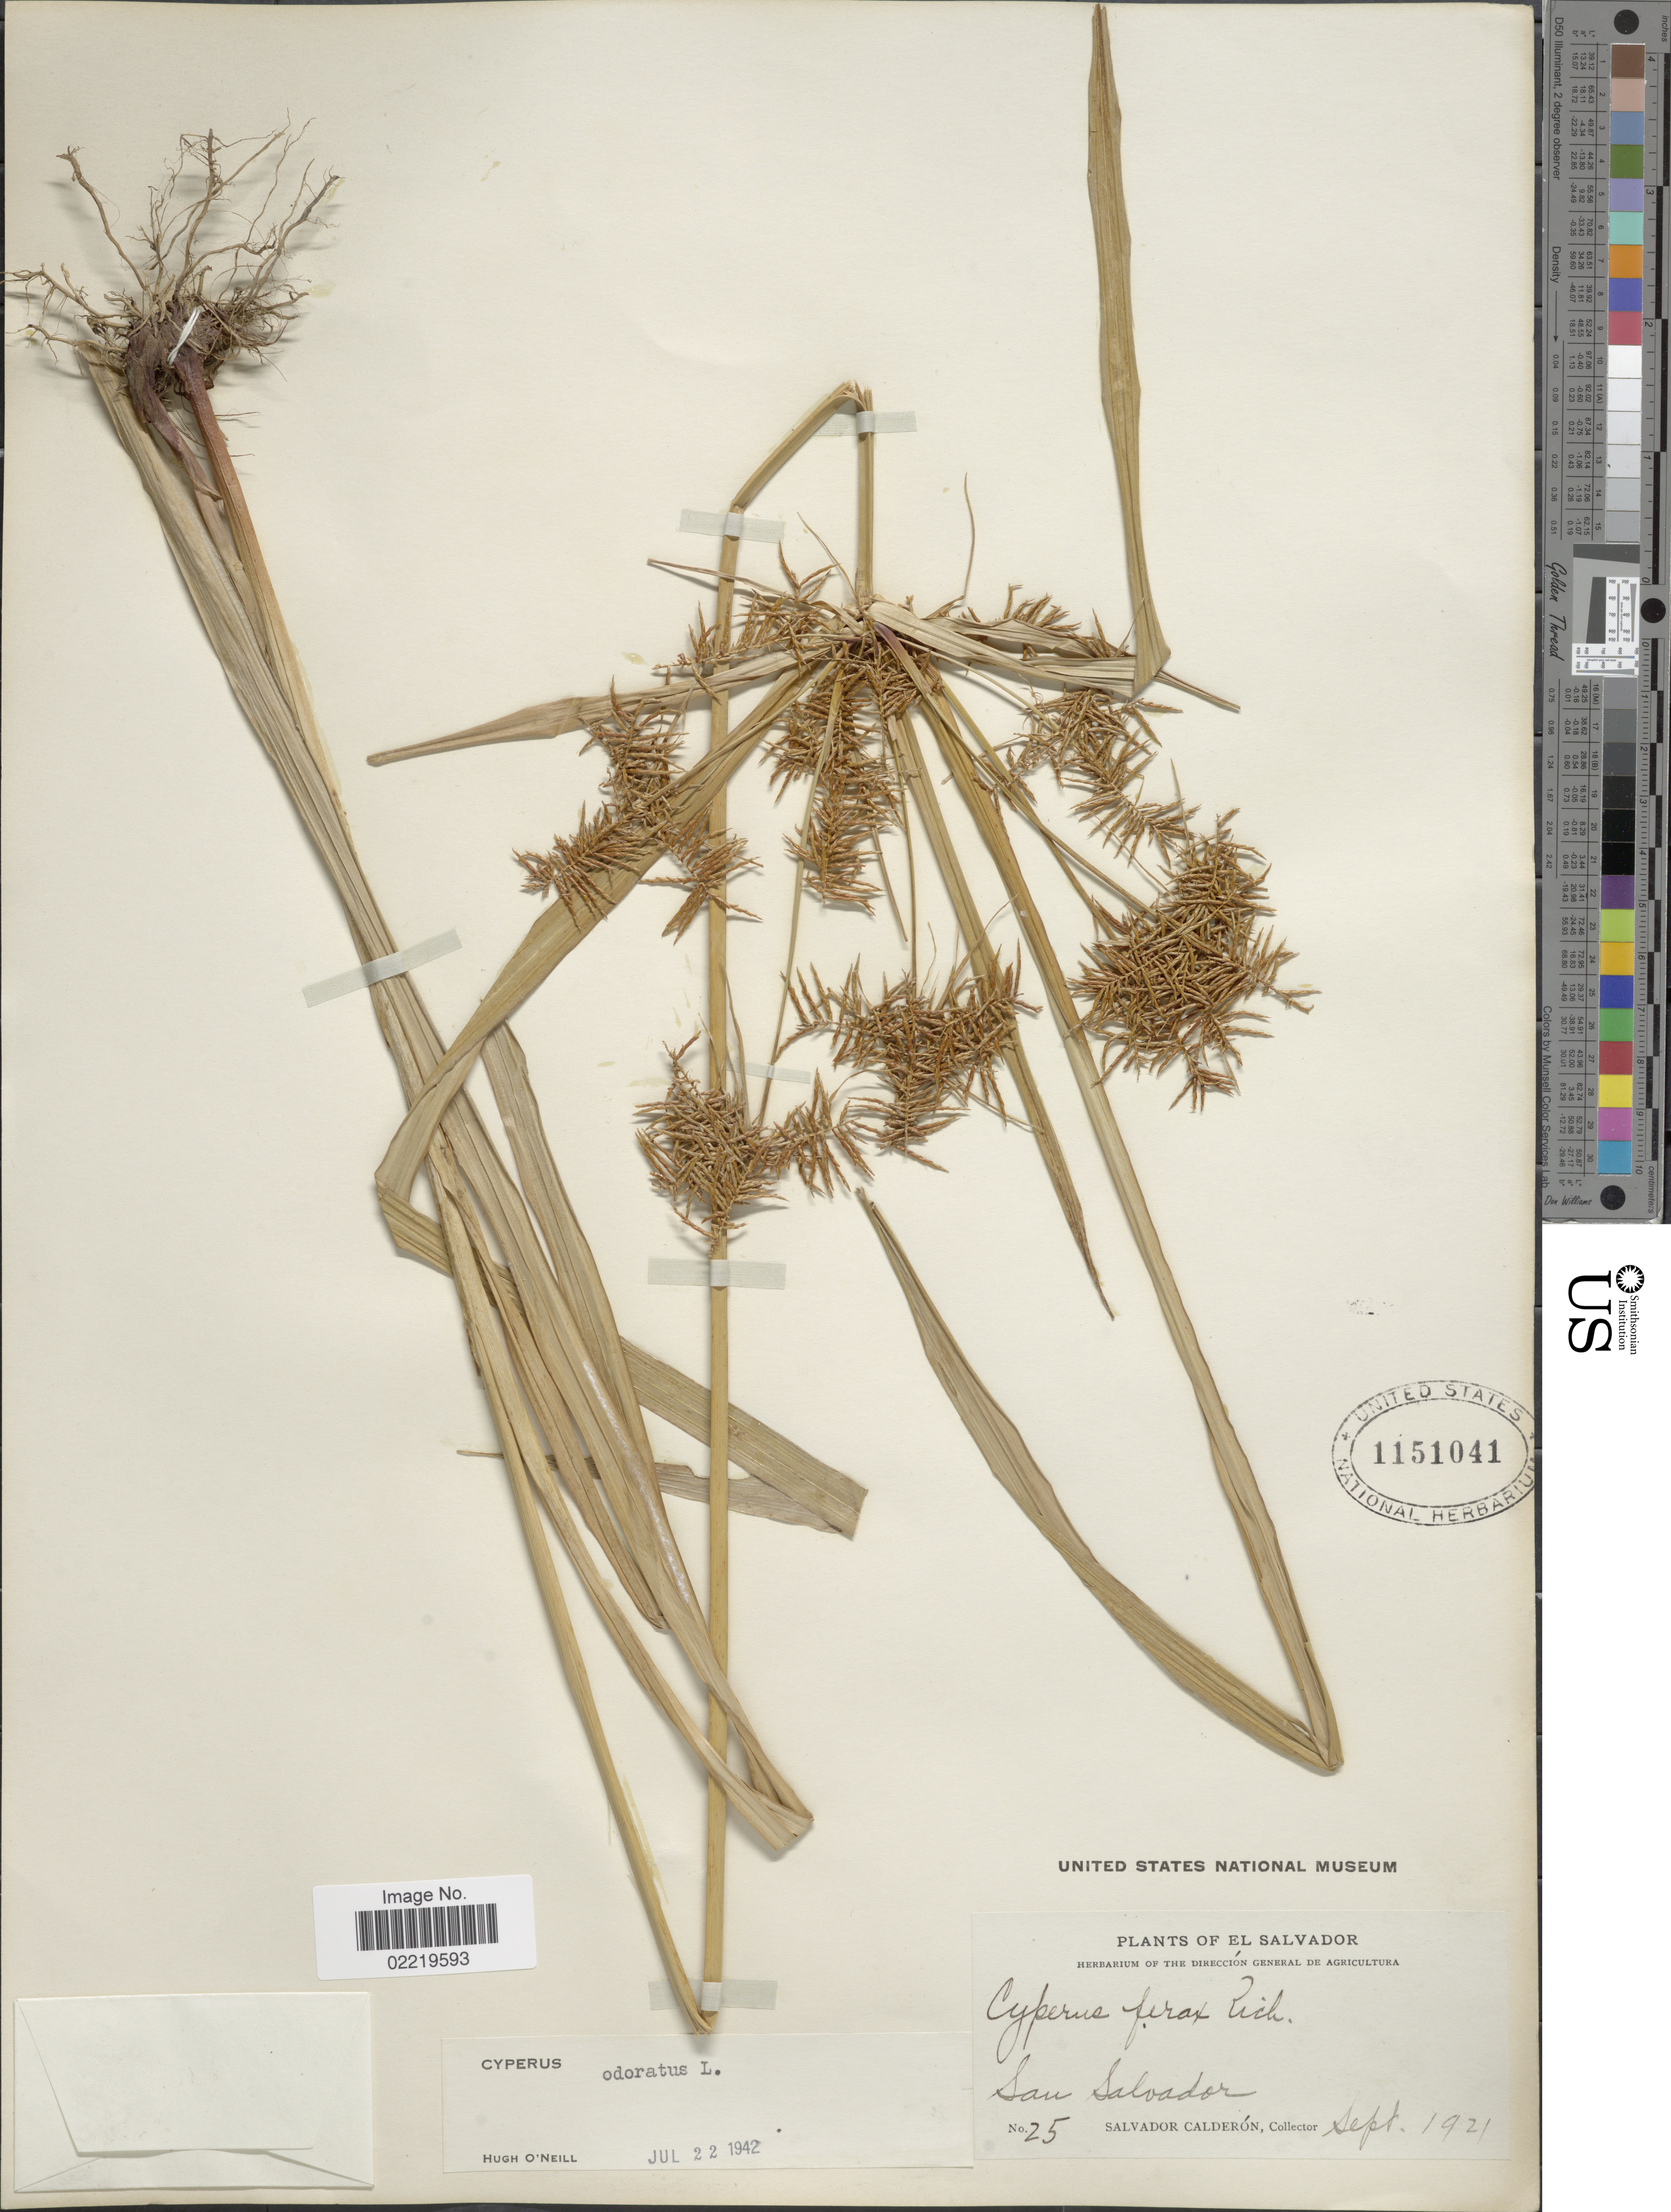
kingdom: Plantae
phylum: Tracheophyta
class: Liliopsida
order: Poales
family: Cyperaceae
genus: Cyperus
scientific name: Cyperus odoratus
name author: L.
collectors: S. Calderón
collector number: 25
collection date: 1921-09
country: El Salvador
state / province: San Salvador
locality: San Salvador.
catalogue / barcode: US 1151041